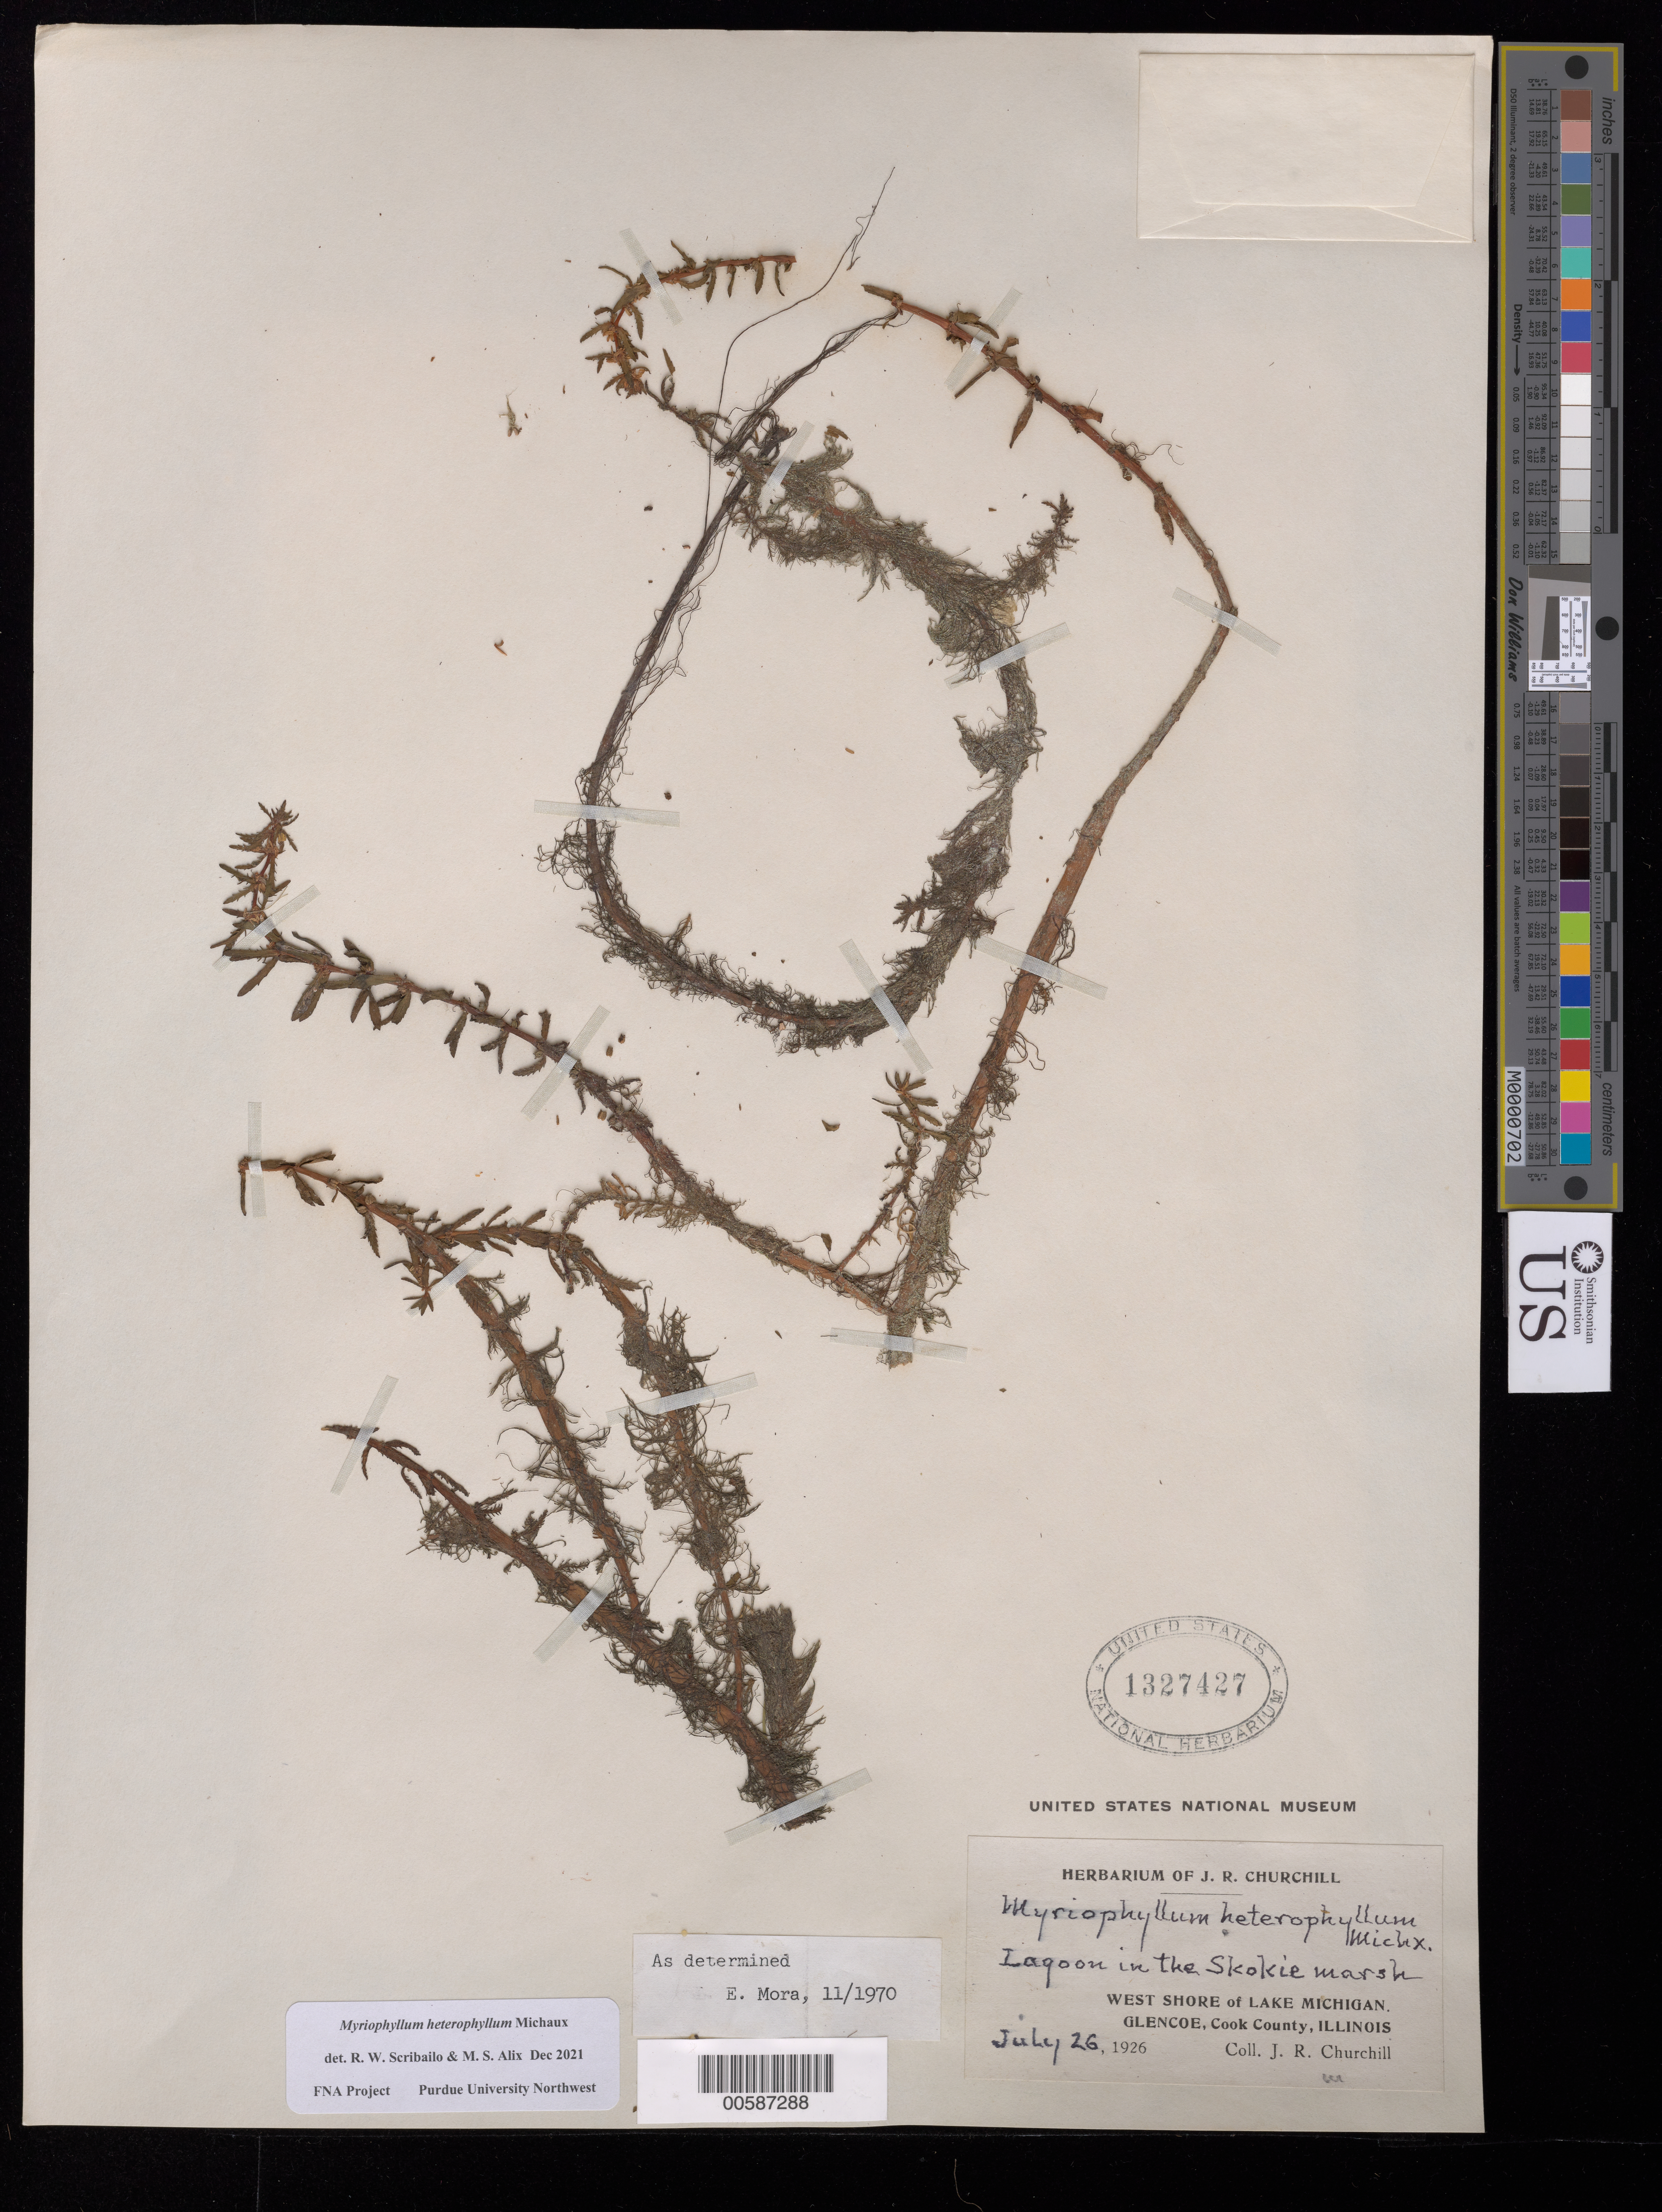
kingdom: Plantae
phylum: Tracheophyta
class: Magnoliopsida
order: Saxifragales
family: Haloragaceae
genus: Myriophyllum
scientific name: Myriophyllum heterophyllum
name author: Michx.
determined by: Scribailo, R. W.; Alix, M. S.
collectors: J. R. Churchill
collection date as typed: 26 Jul 1926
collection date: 1926-07-26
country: United States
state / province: Illinois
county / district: Cook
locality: Lake Michigan, Glencoe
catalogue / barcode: US 1327427